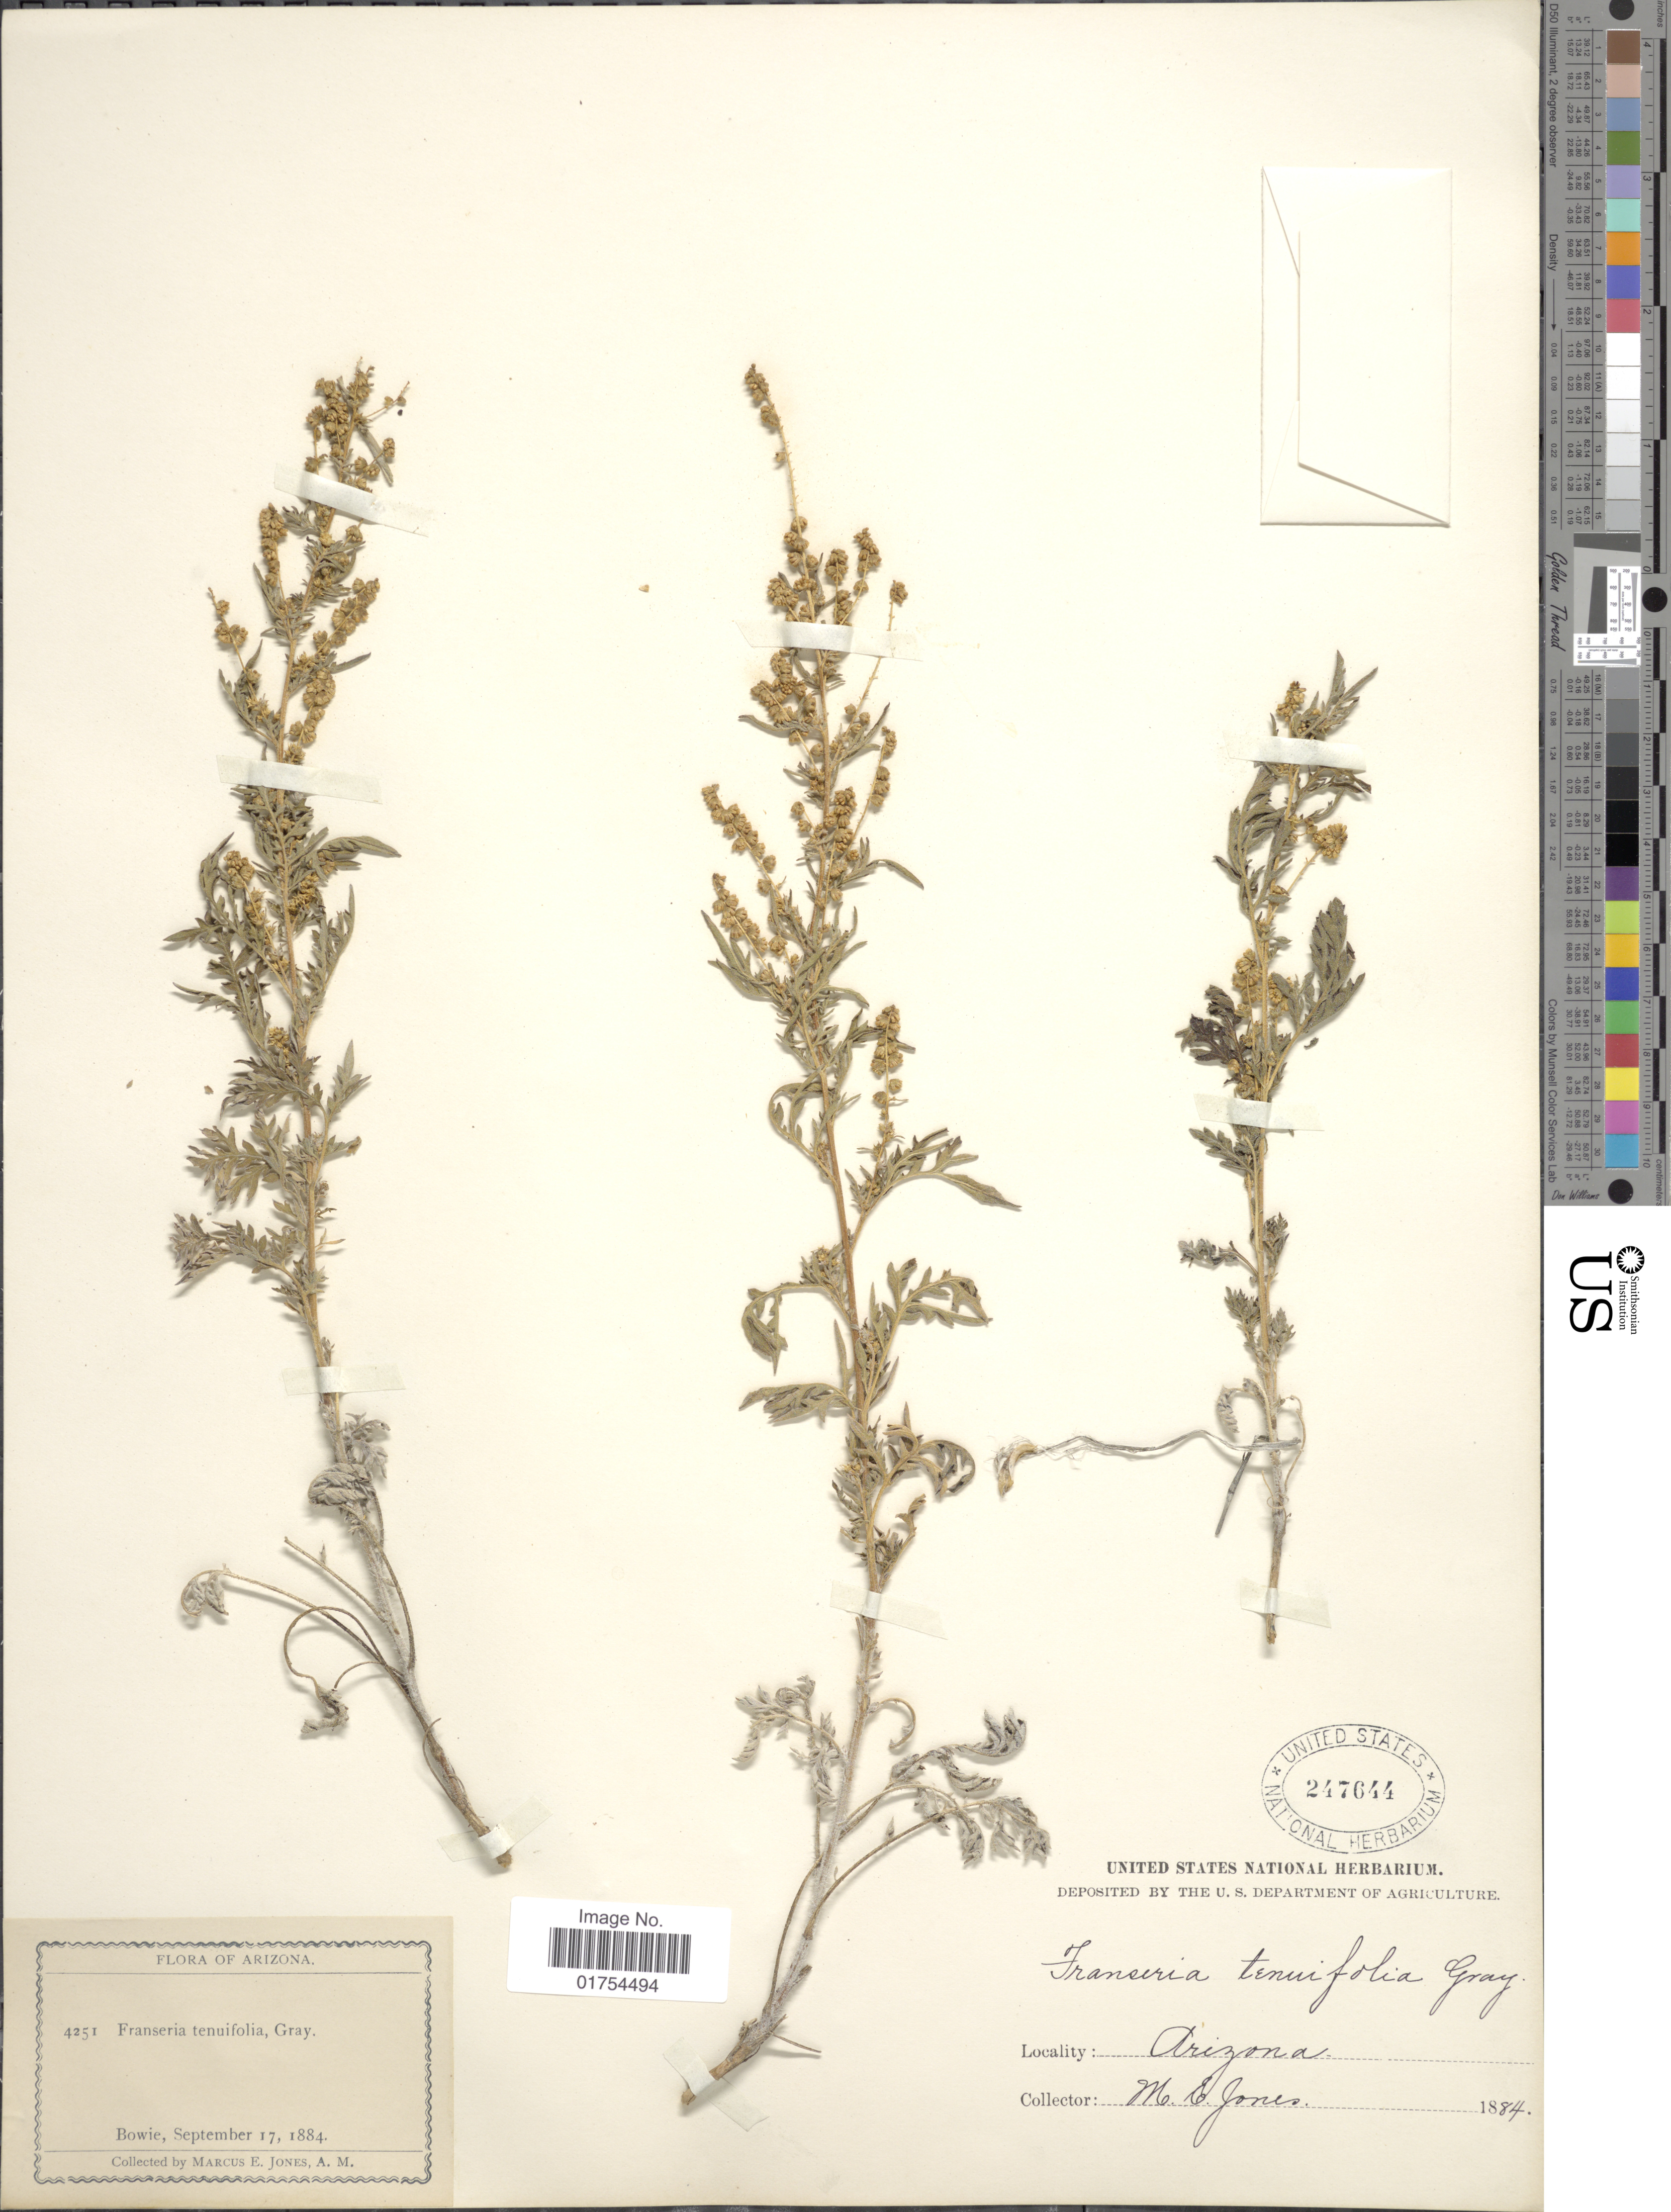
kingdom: Plantae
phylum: Tracheophyta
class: Magnoliopsida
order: Asterales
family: Asteraceae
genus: Franseria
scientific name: Franseria confertiflora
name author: (DC.) Rydb.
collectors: M. E. Jones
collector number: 4251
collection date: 1884-09-17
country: United States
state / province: Arizona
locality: Bowie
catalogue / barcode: US 247644